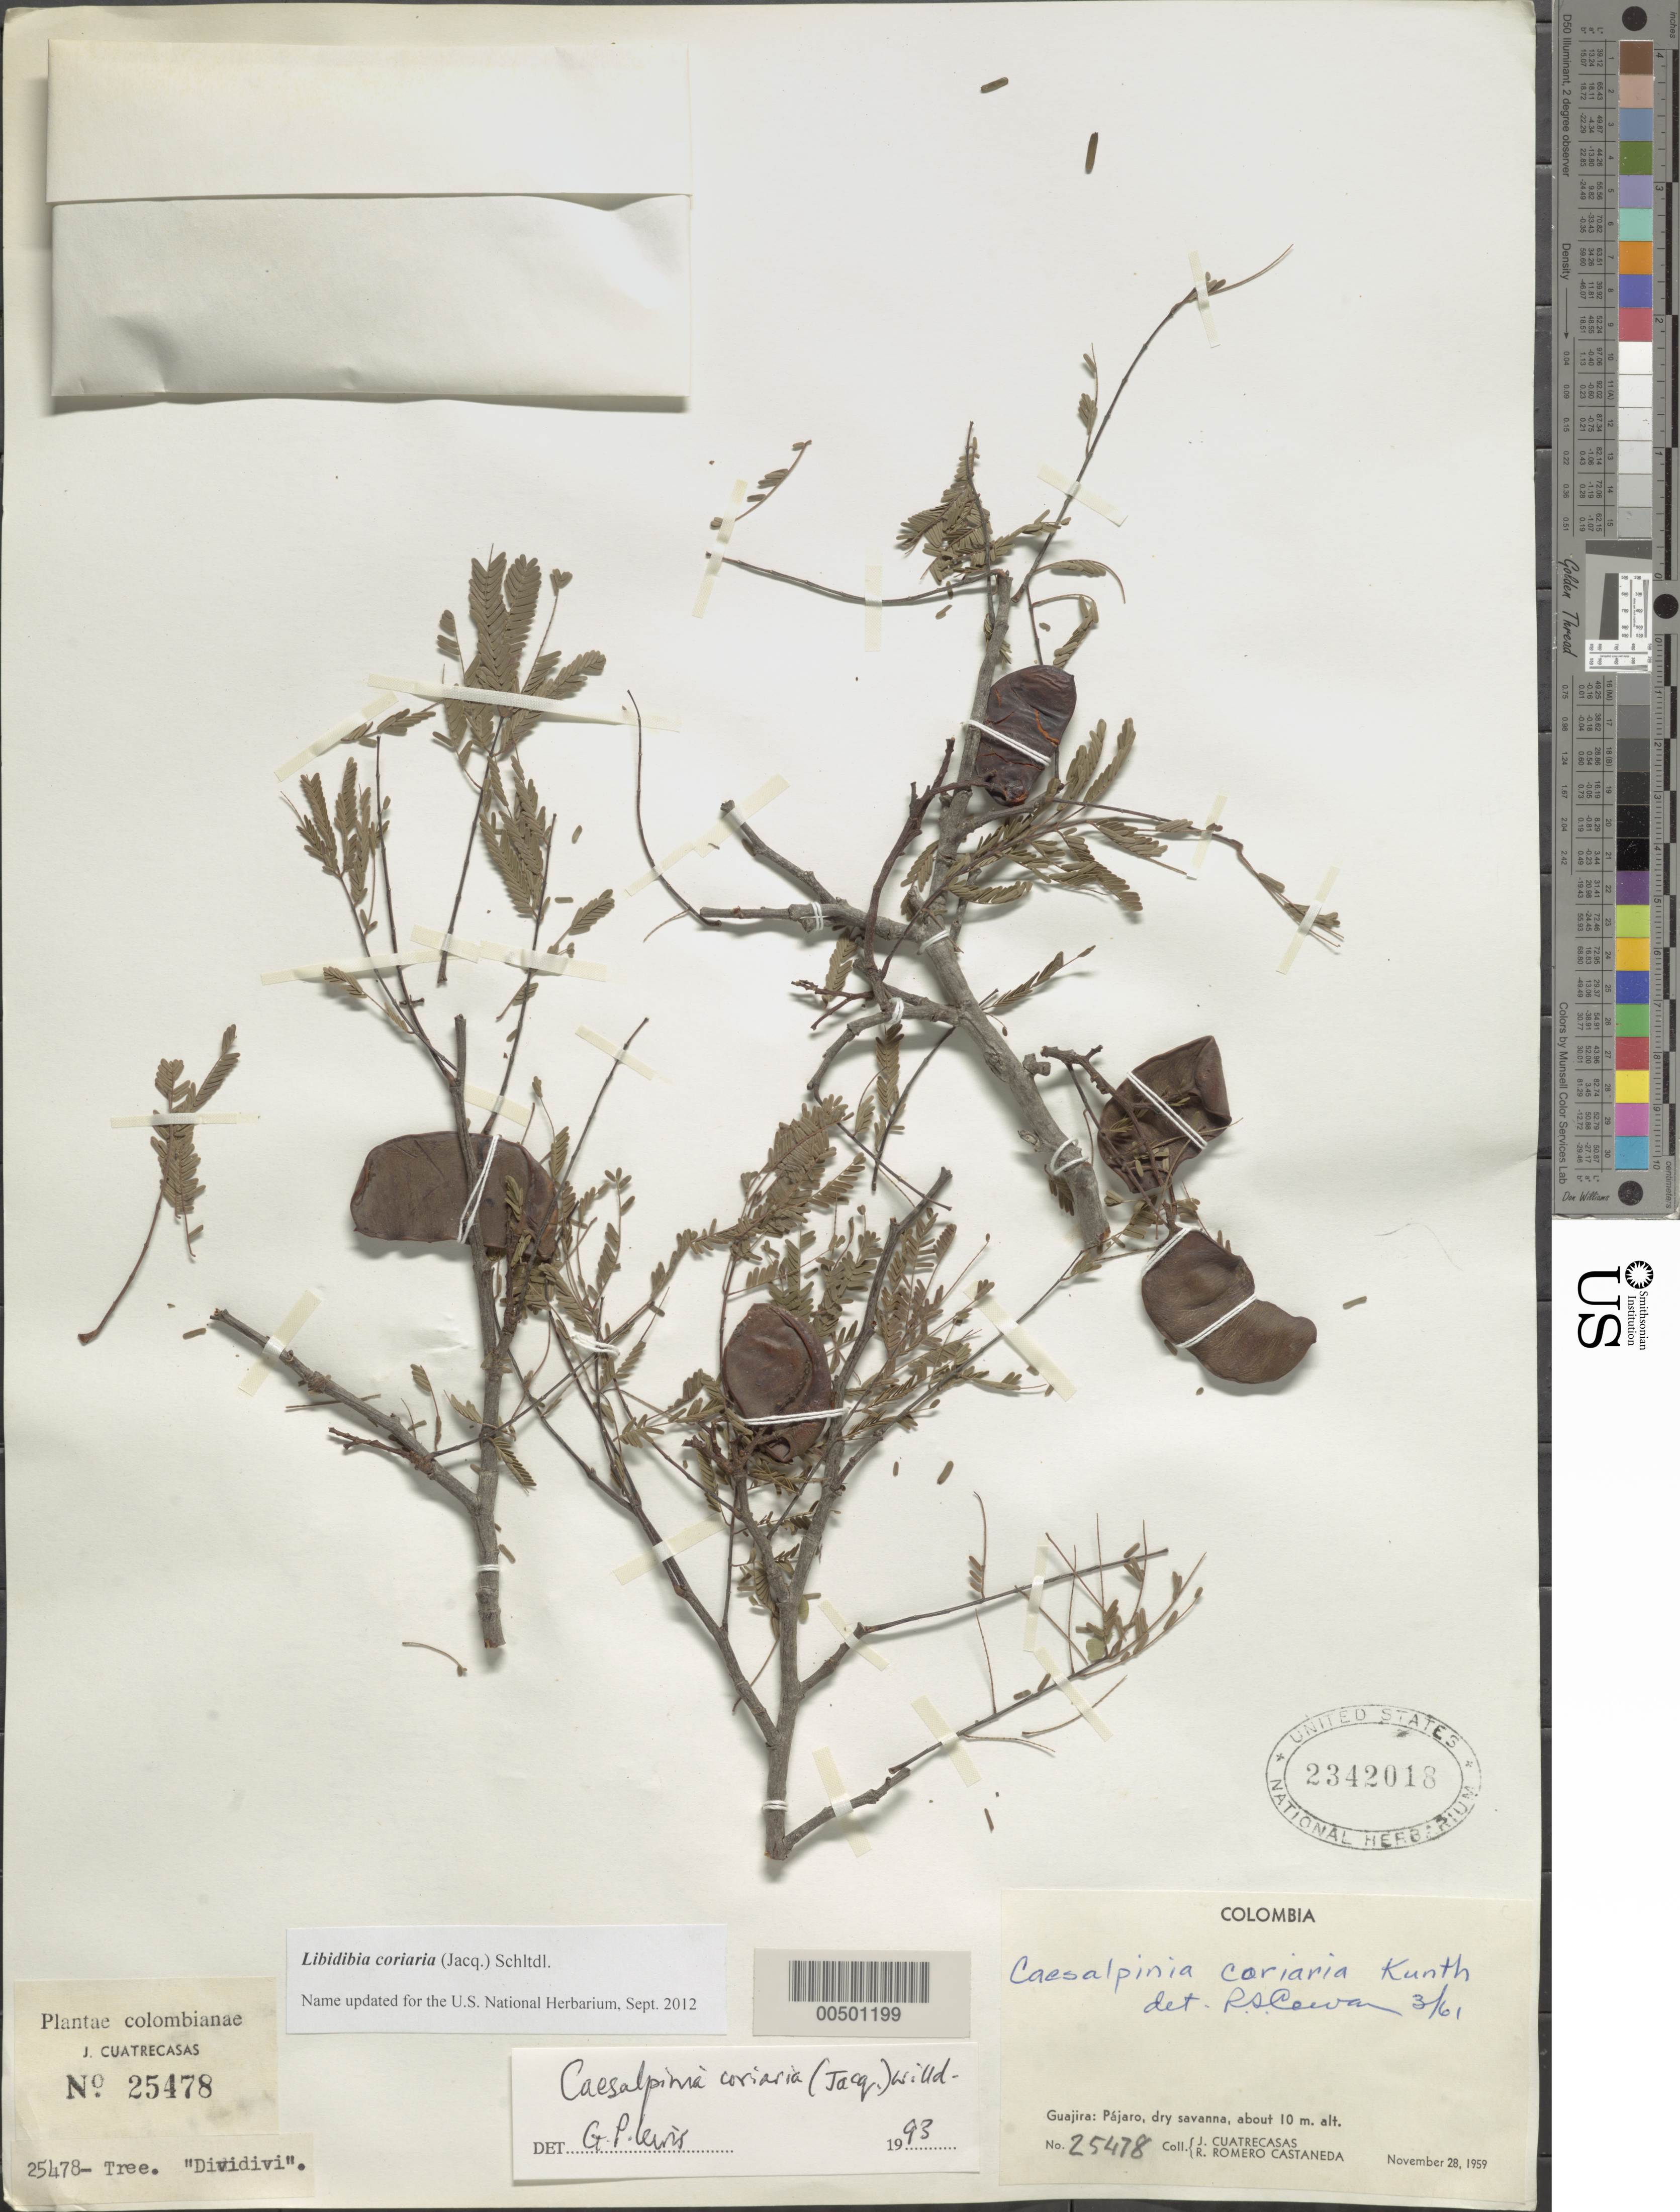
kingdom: Plantae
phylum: Tracheophyta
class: Magnoliopsida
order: Fabales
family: Fabaceae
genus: Libidibia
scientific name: Libidibia coriaria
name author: (Jacq.) Schltdl.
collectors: J. Cuatrecasas & R. Romero Castañeda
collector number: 25478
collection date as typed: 28 Nov 1959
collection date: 1959-11-28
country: Colombia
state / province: La Guajira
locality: Pajaro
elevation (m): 3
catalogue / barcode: US 2342018